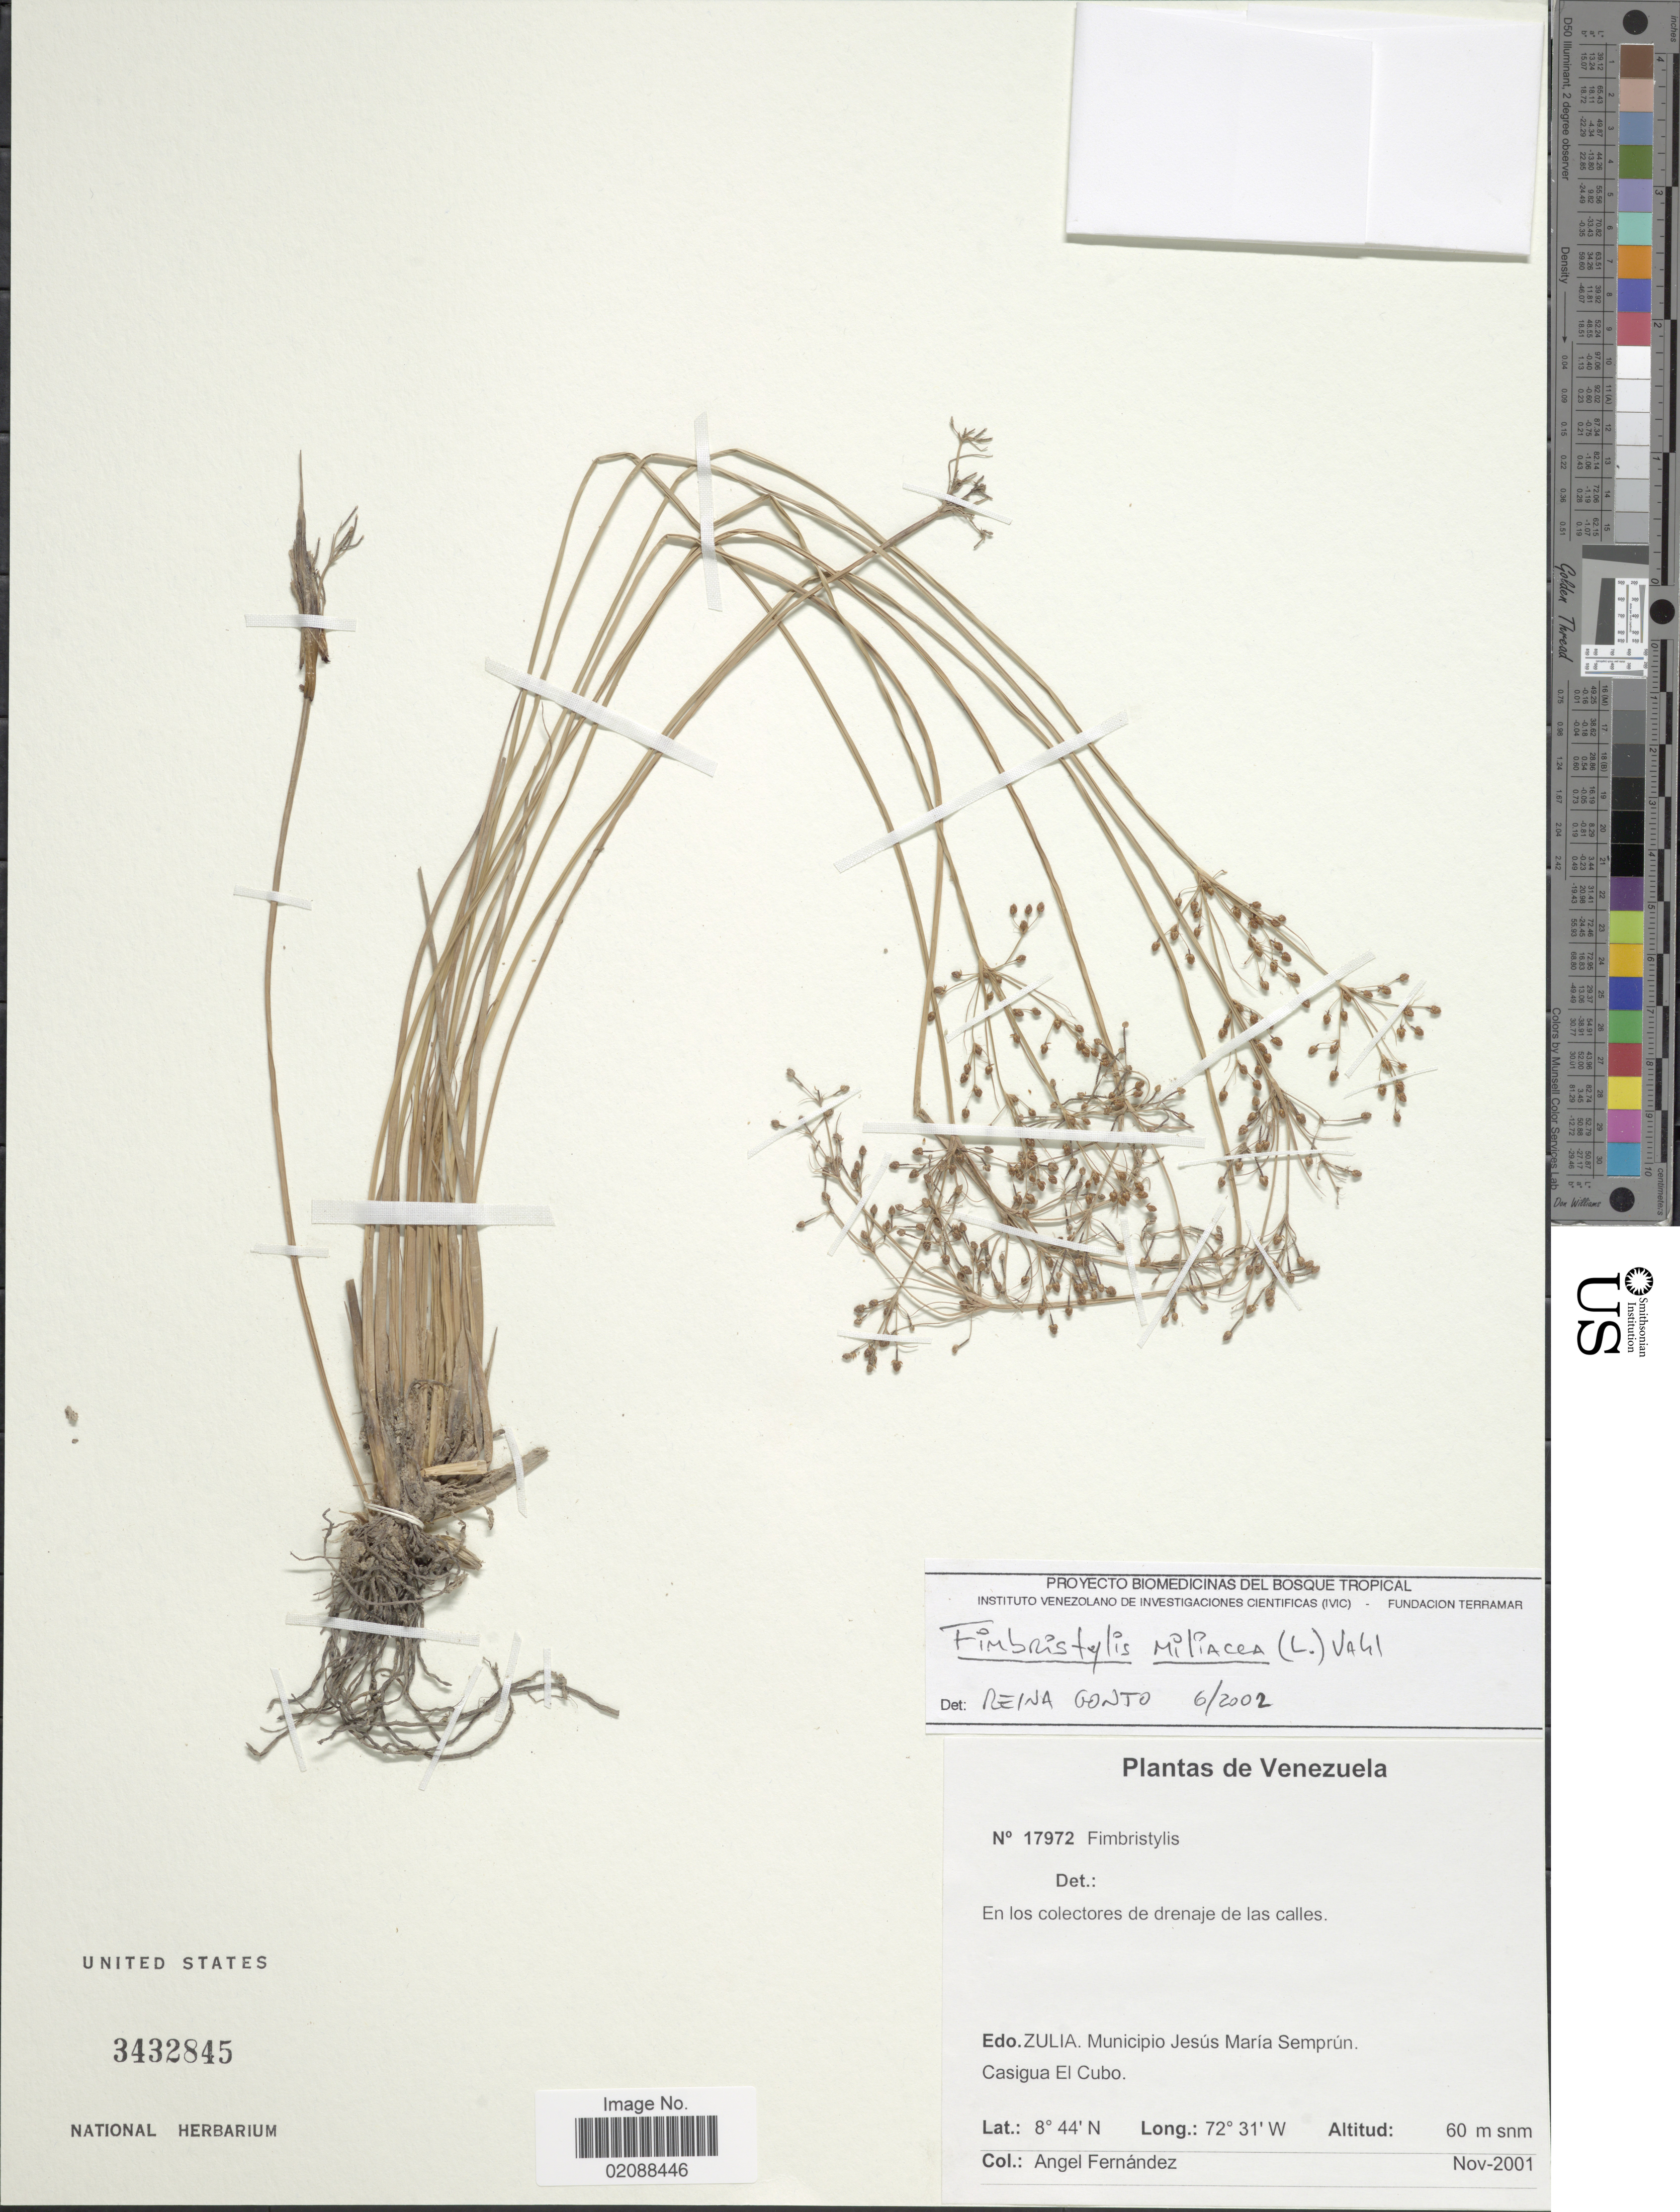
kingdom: Plantae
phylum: Tracheophyta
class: Liliopsida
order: Poales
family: Cyperaceae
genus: Fimbristylis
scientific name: Fimbristylis littoralis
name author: Gaudich.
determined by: Strong, M. T., (US), Smithsonian Institution - National Museum of Natural History (UNITED STATES)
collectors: Á. Fernández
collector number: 17972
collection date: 2001-11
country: Venezuela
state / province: Zulia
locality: En los colectores de drenaje de las calles. Municipio Jesus Maria Semprun. Casigua El Cubo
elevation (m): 60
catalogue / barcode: US 3432845